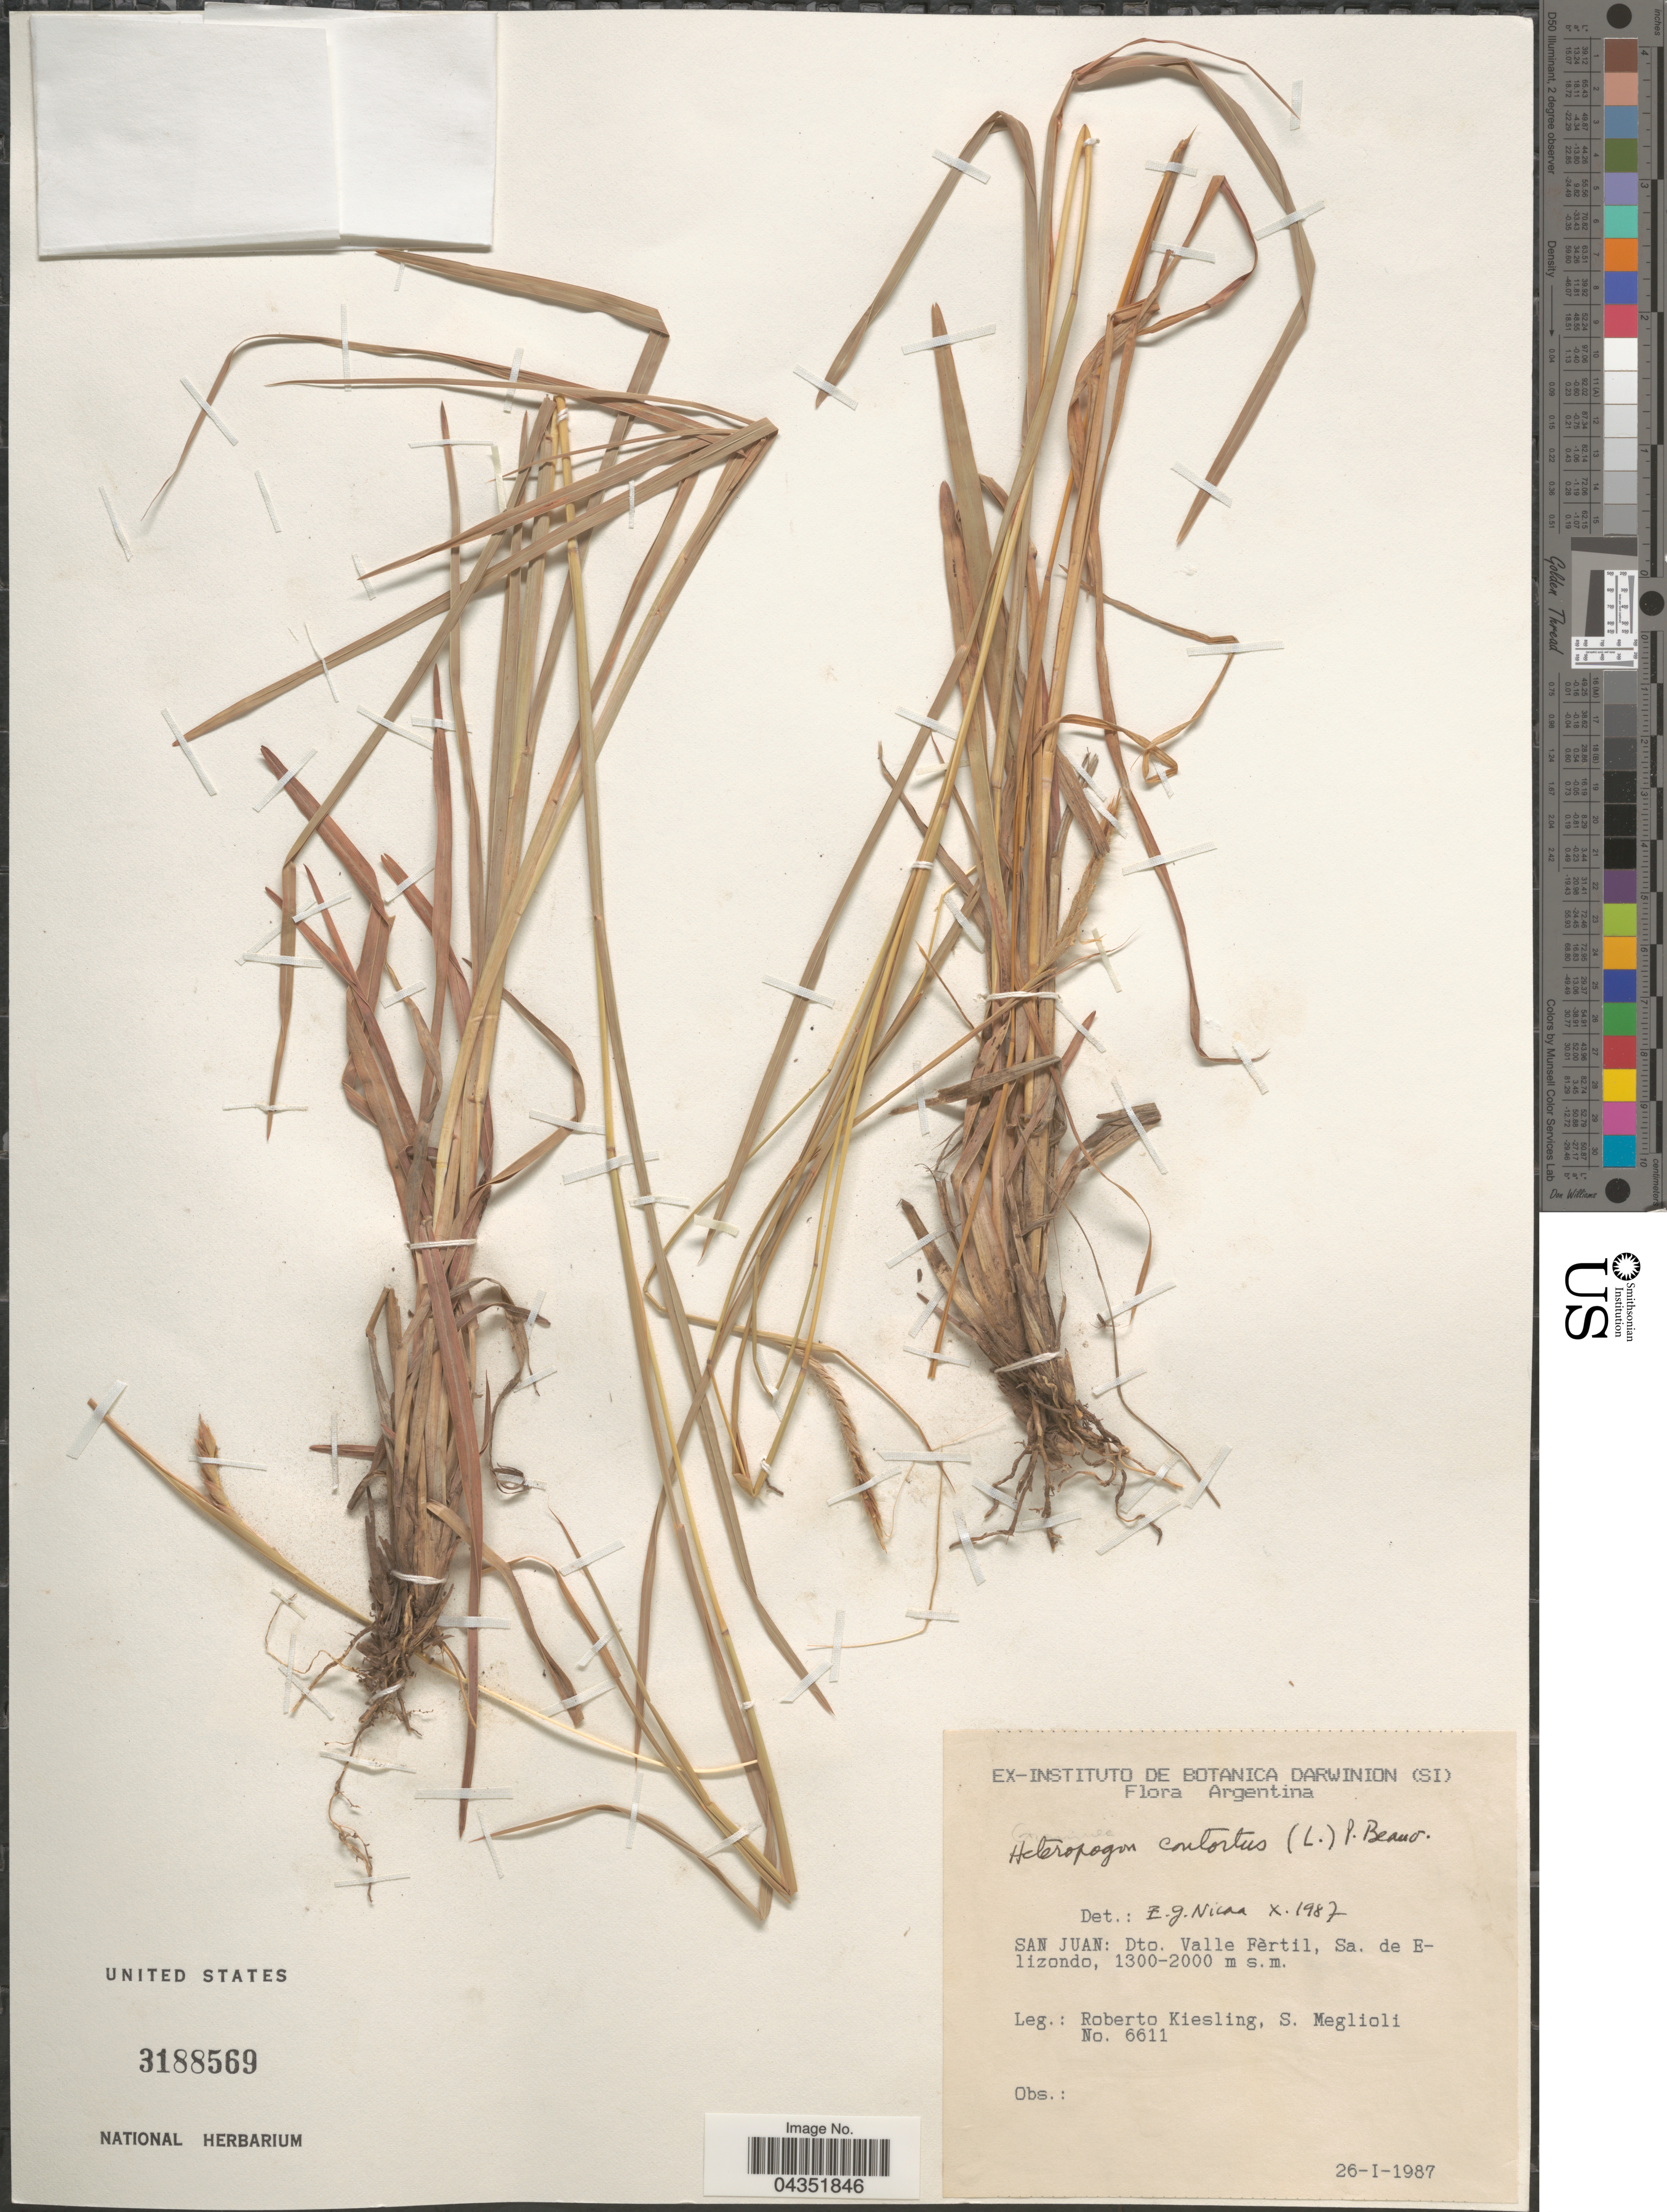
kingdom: Plantae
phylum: Tracheophyta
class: Liliopsida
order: Poales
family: Poaceae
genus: Heteropogon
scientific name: Heteropogon contortus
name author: (L.) P. Beauv. ex Roem. & Schult.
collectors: R. Kiesling & S. Meglioli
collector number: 6611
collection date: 1987-01-26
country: Argentina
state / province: San Juan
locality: Dto. Valle Fèrtil, Sa. de Elizóndo.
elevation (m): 1300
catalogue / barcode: US 3188569